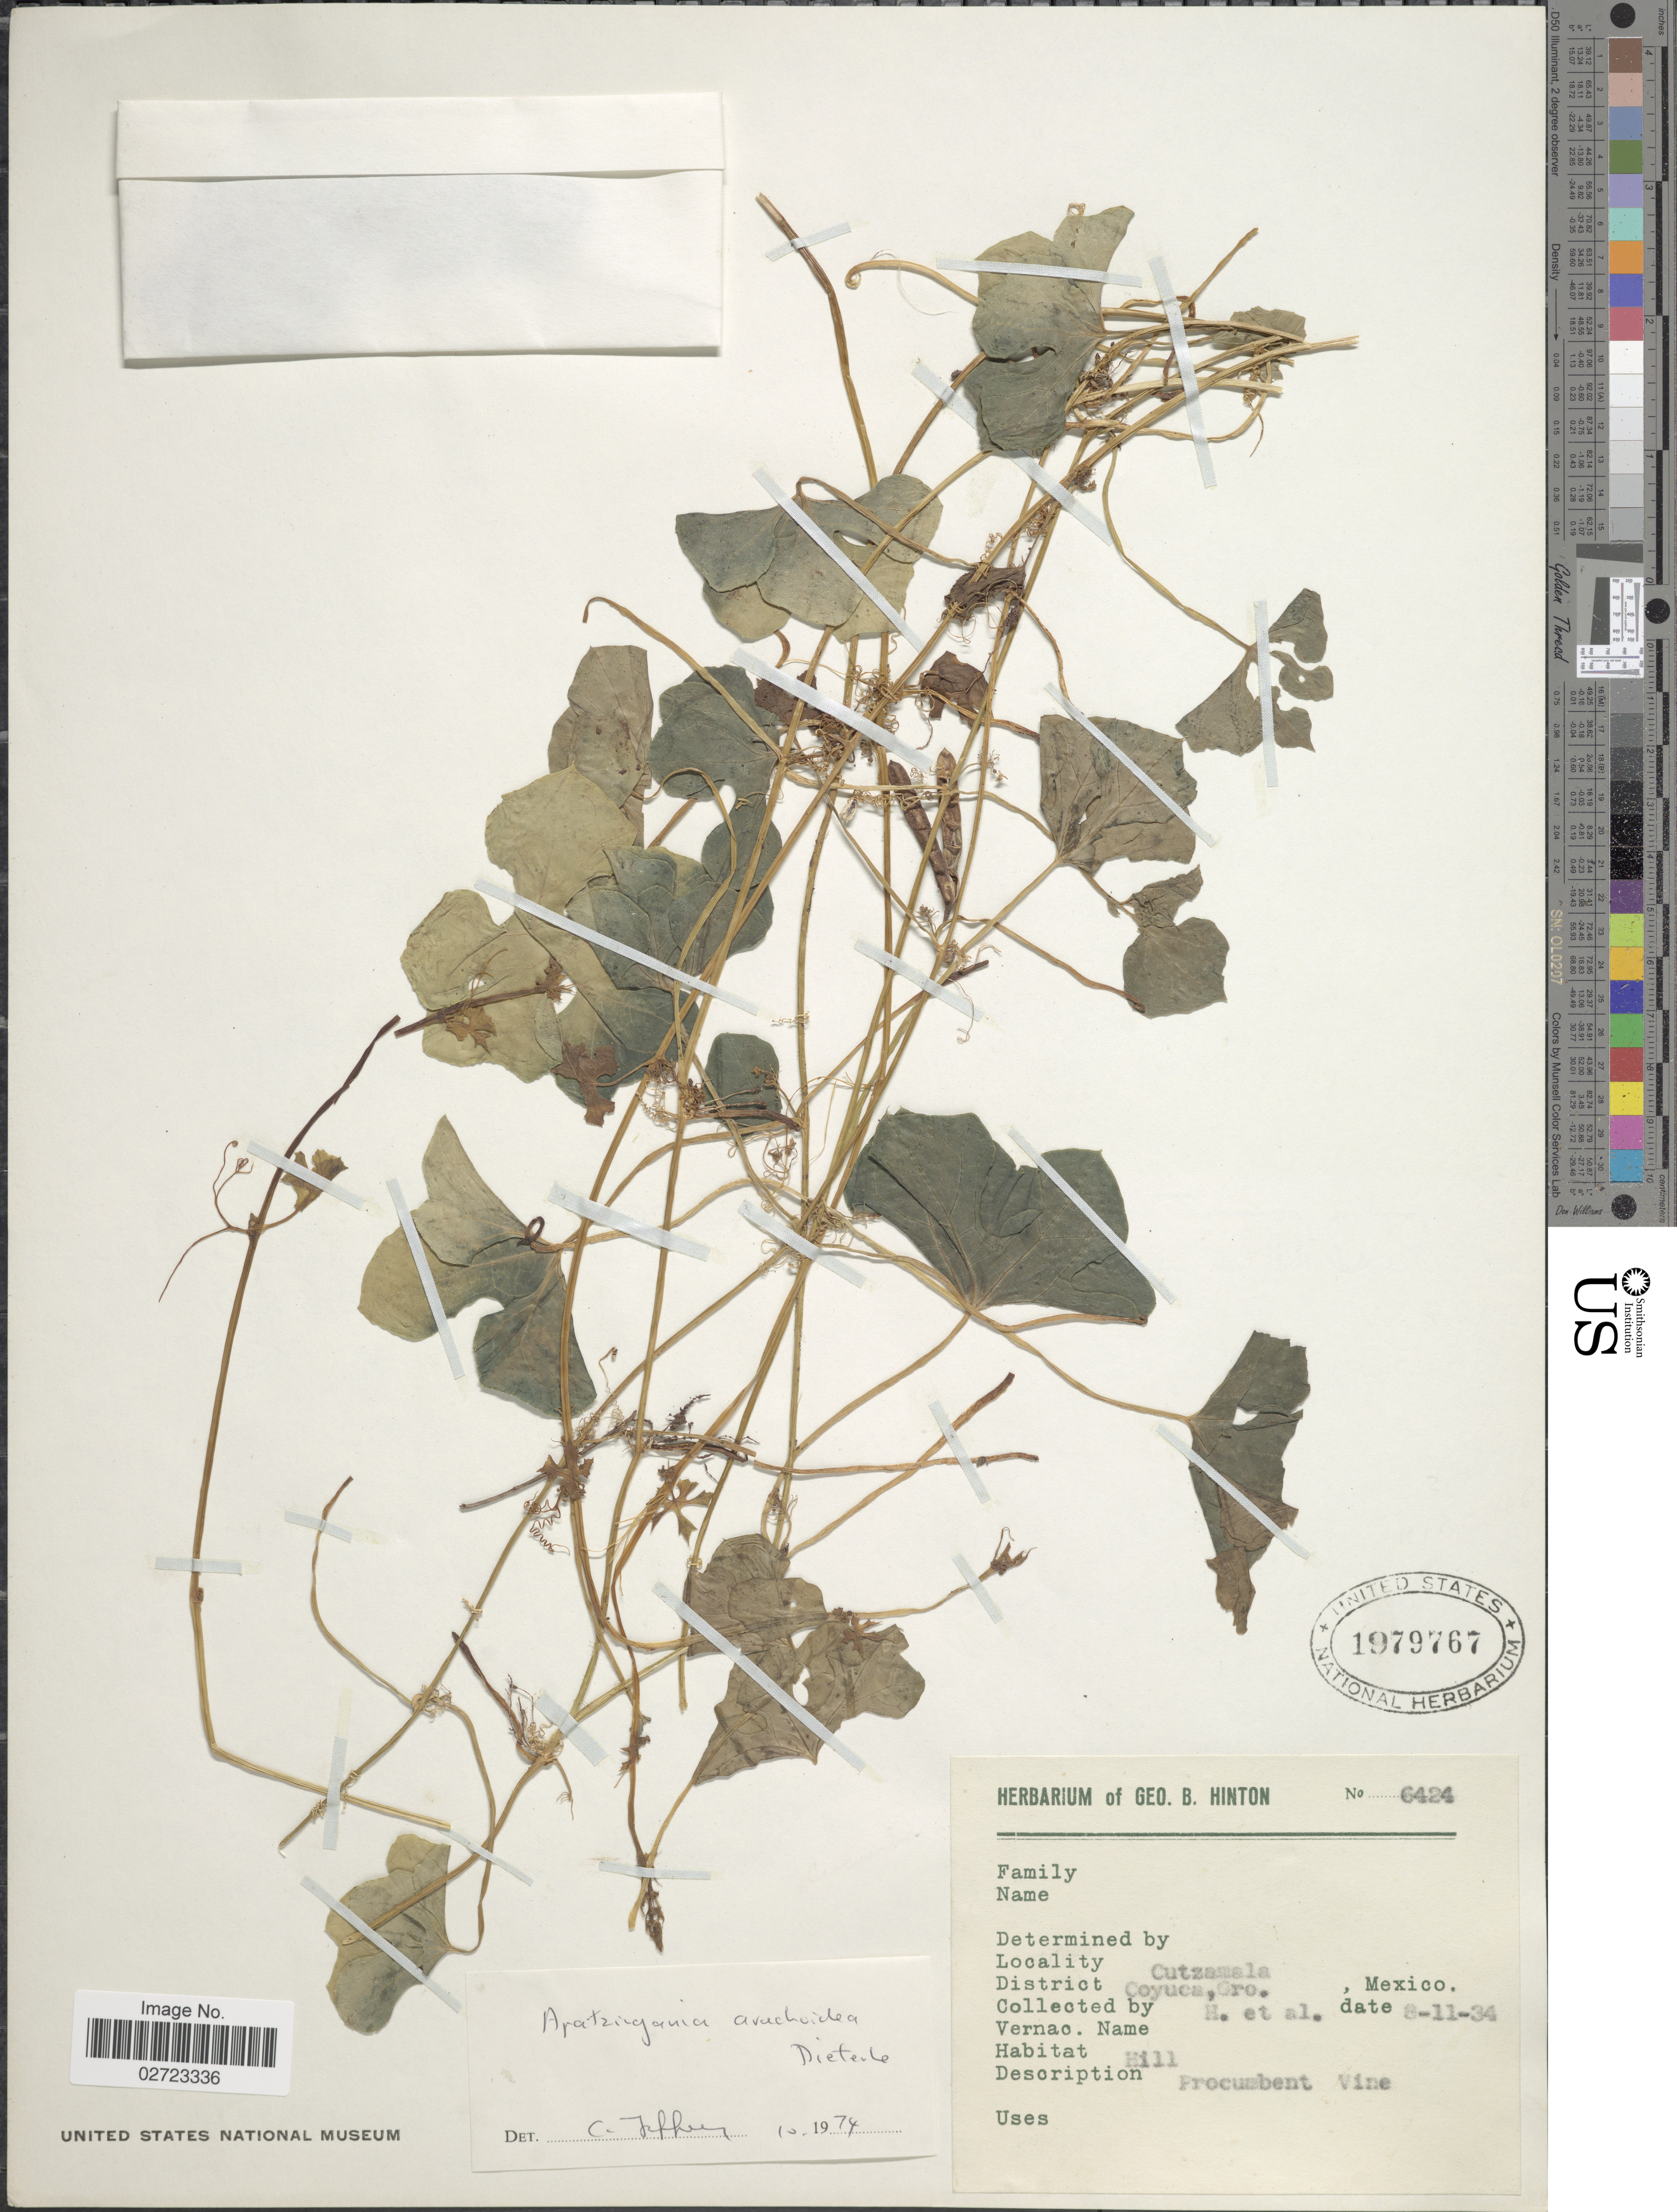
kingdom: Plantae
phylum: Tracheophyta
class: Magnoliopsida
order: Cucurbitales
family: Cucurbitaceae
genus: Echinopepon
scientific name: Echinopepon arachoideus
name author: (Dieterle) A. K. Monro & Stafford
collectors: G. B. Hinton & et al.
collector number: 6424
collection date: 1934-08-11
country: Mexico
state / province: Guerrero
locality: Cutzamala, District Coyuca, hill.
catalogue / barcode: US 1979767